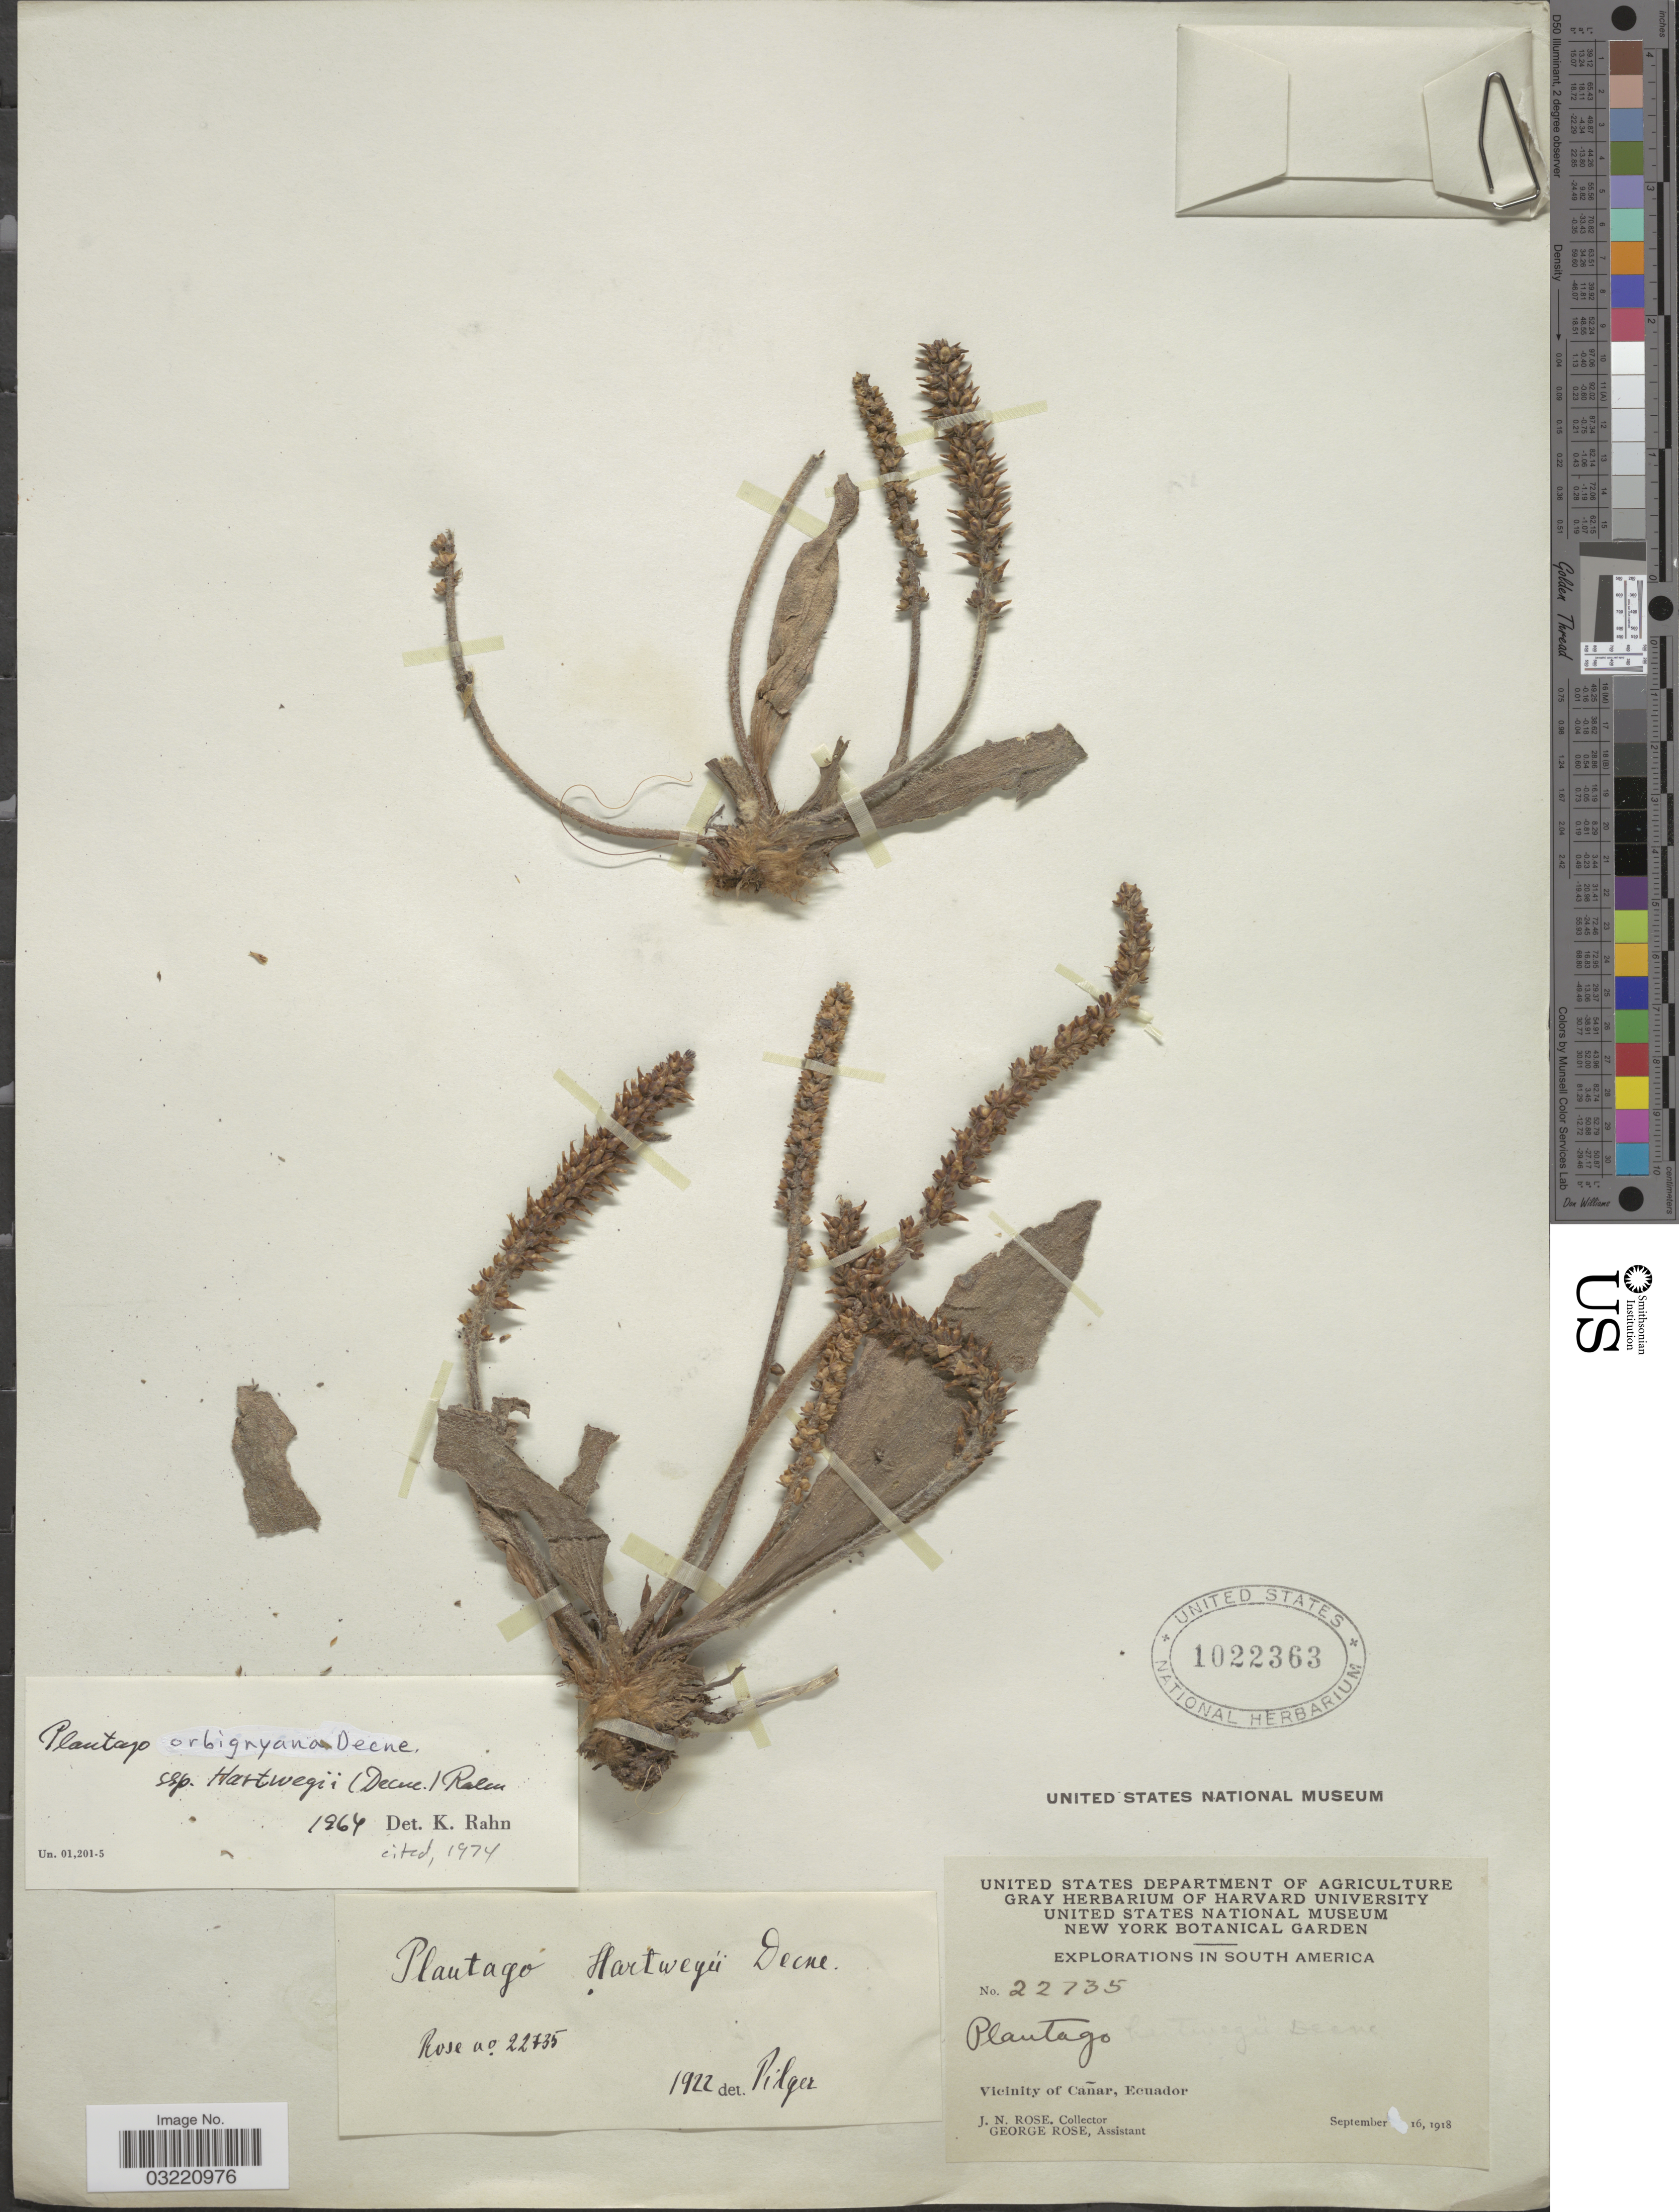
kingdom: Plantae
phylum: Tracheophyta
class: Magnoliopsida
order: Lamiales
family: Plantaginaceae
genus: Plantago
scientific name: Plantago orbignyana subsp. hartwegii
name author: (Decne.) Rahn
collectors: J. N. Rose & G. Rose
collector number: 22735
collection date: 1918-09-16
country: Ecuador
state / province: Cañar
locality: Vicinity of Cañar.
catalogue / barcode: US 1022363